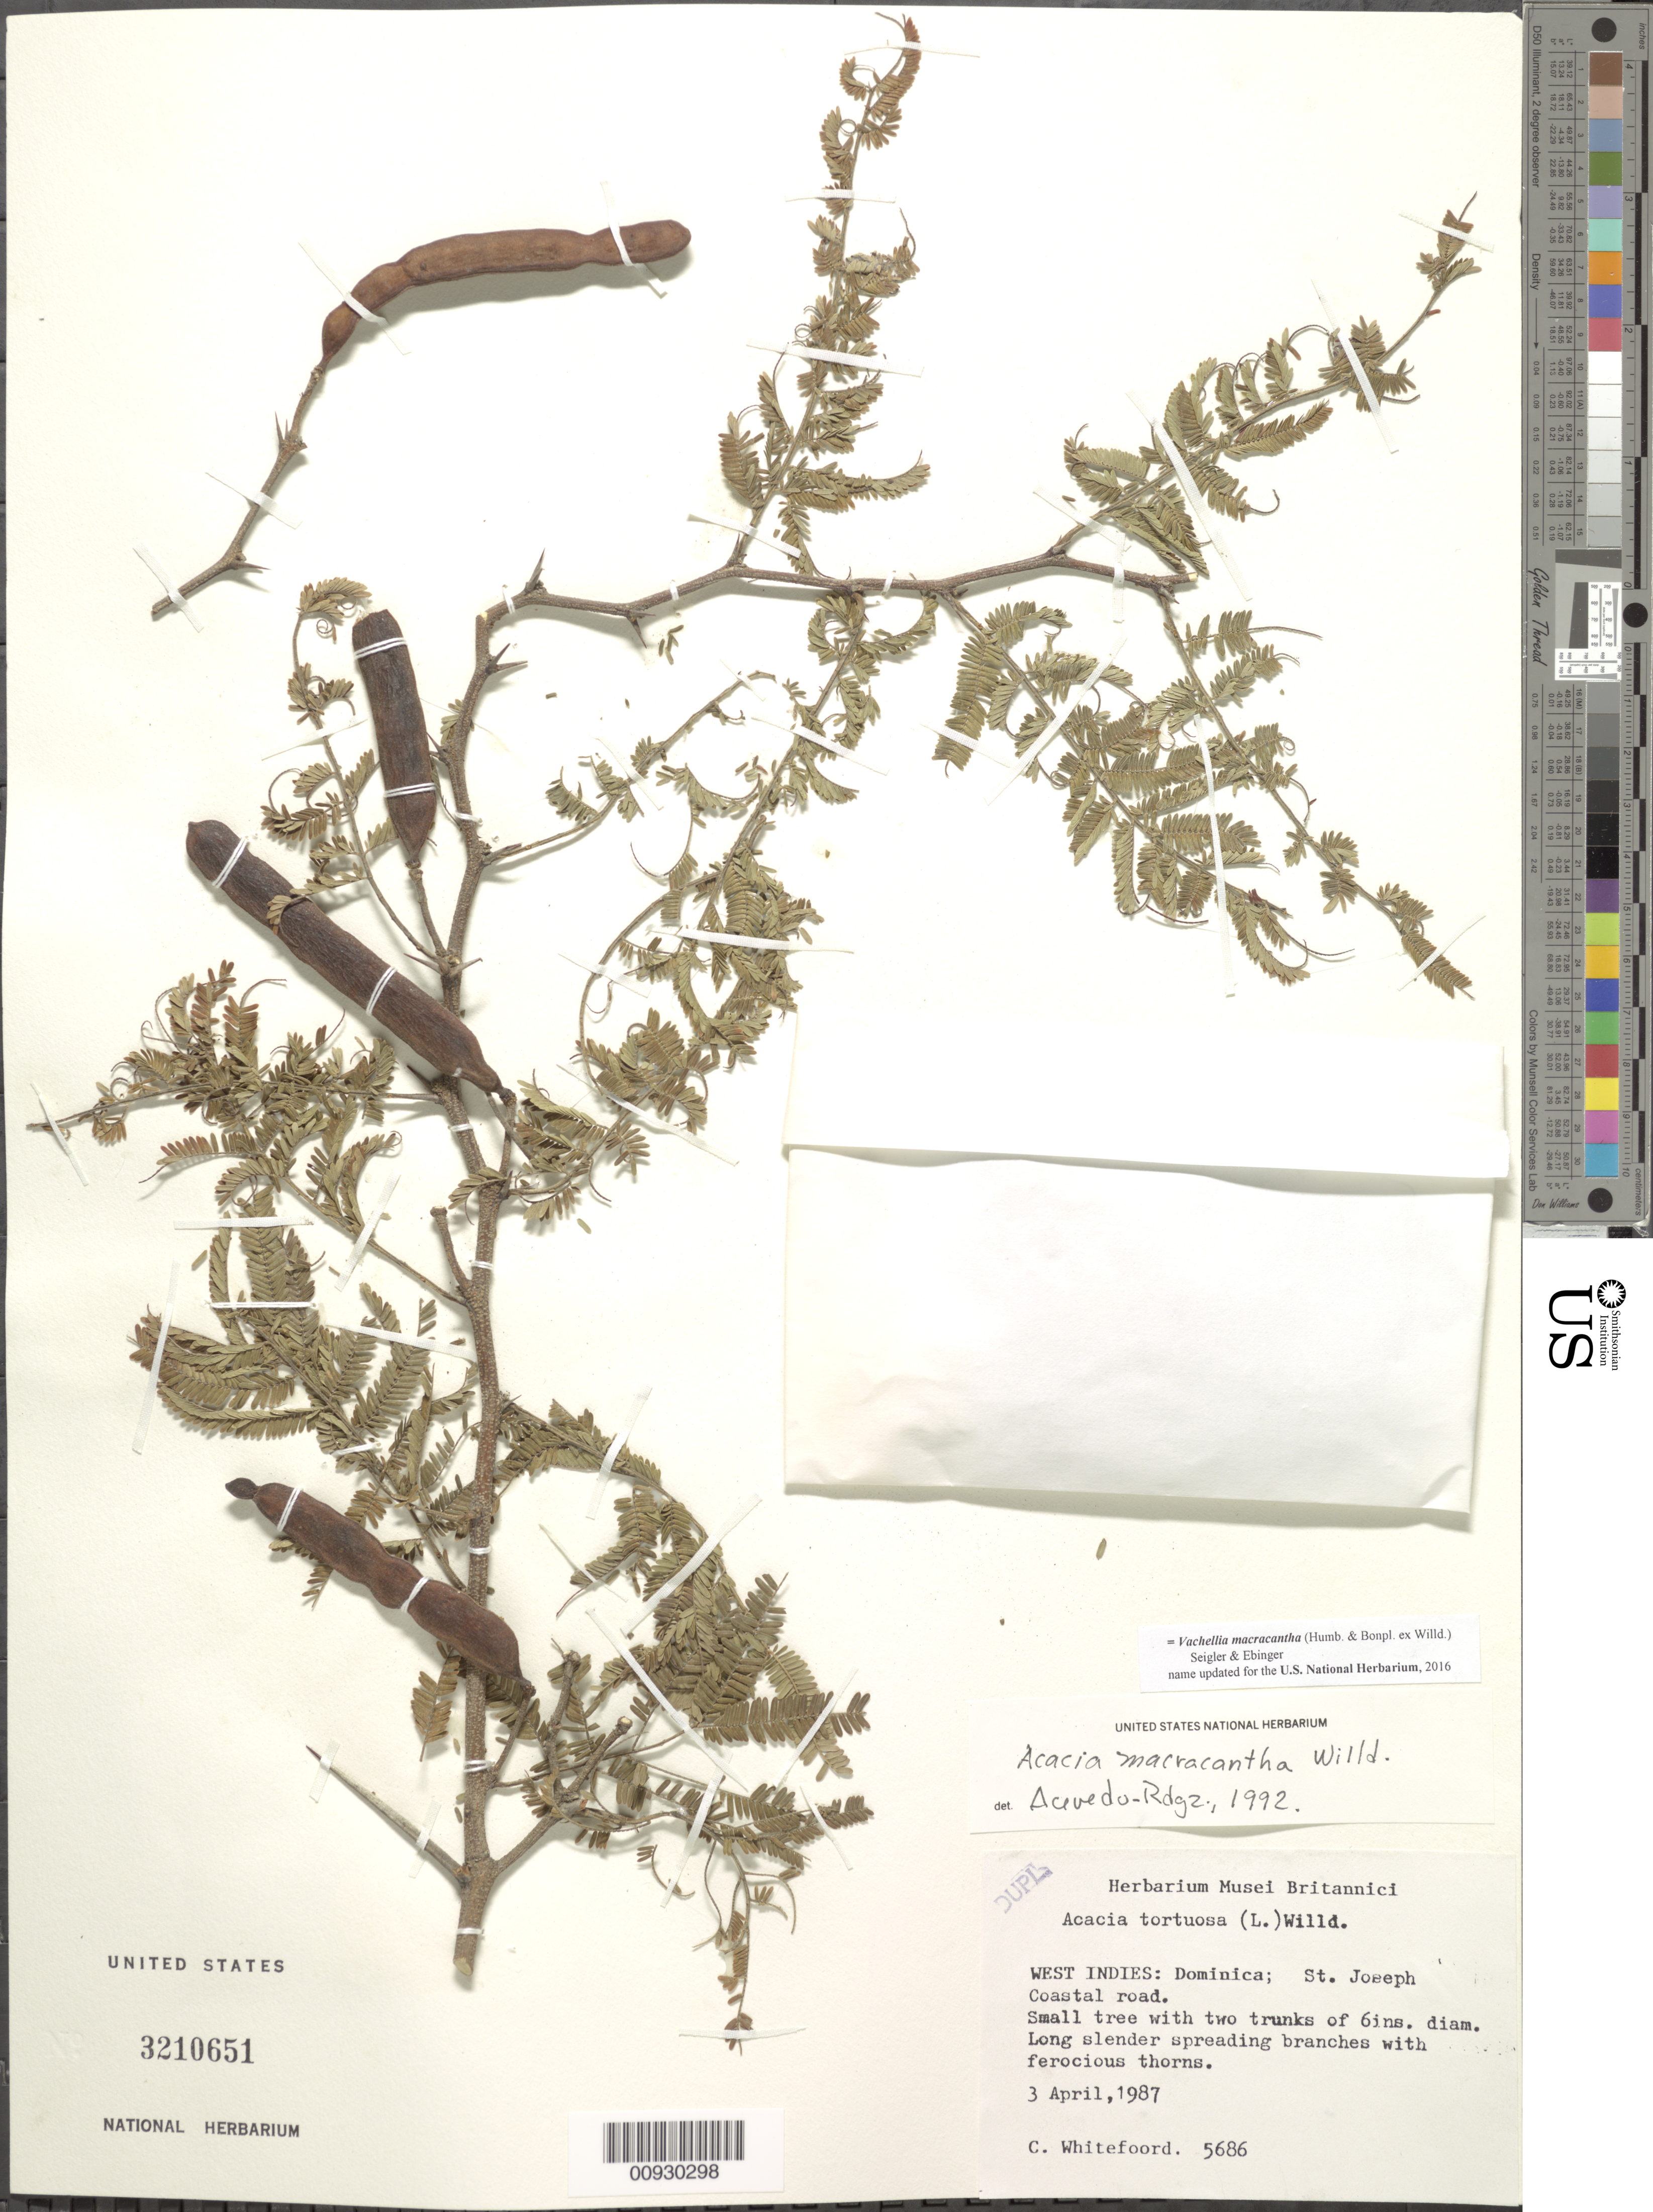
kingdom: Plantae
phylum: Tracheophyta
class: Magnoliopsida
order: Fabales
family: Fabaceae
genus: Vachellia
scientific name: Vachellia macracantha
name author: (Humb. & Bonpl. ex Willd.) Seigler & Ebinger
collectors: C. Whitefoord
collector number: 5686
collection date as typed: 03 Apr 1987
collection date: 1987-04-03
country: Dominica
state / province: St. Joseph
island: Dominica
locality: Coastal road.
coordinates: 0 N, 0 E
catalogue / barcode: US 3210651